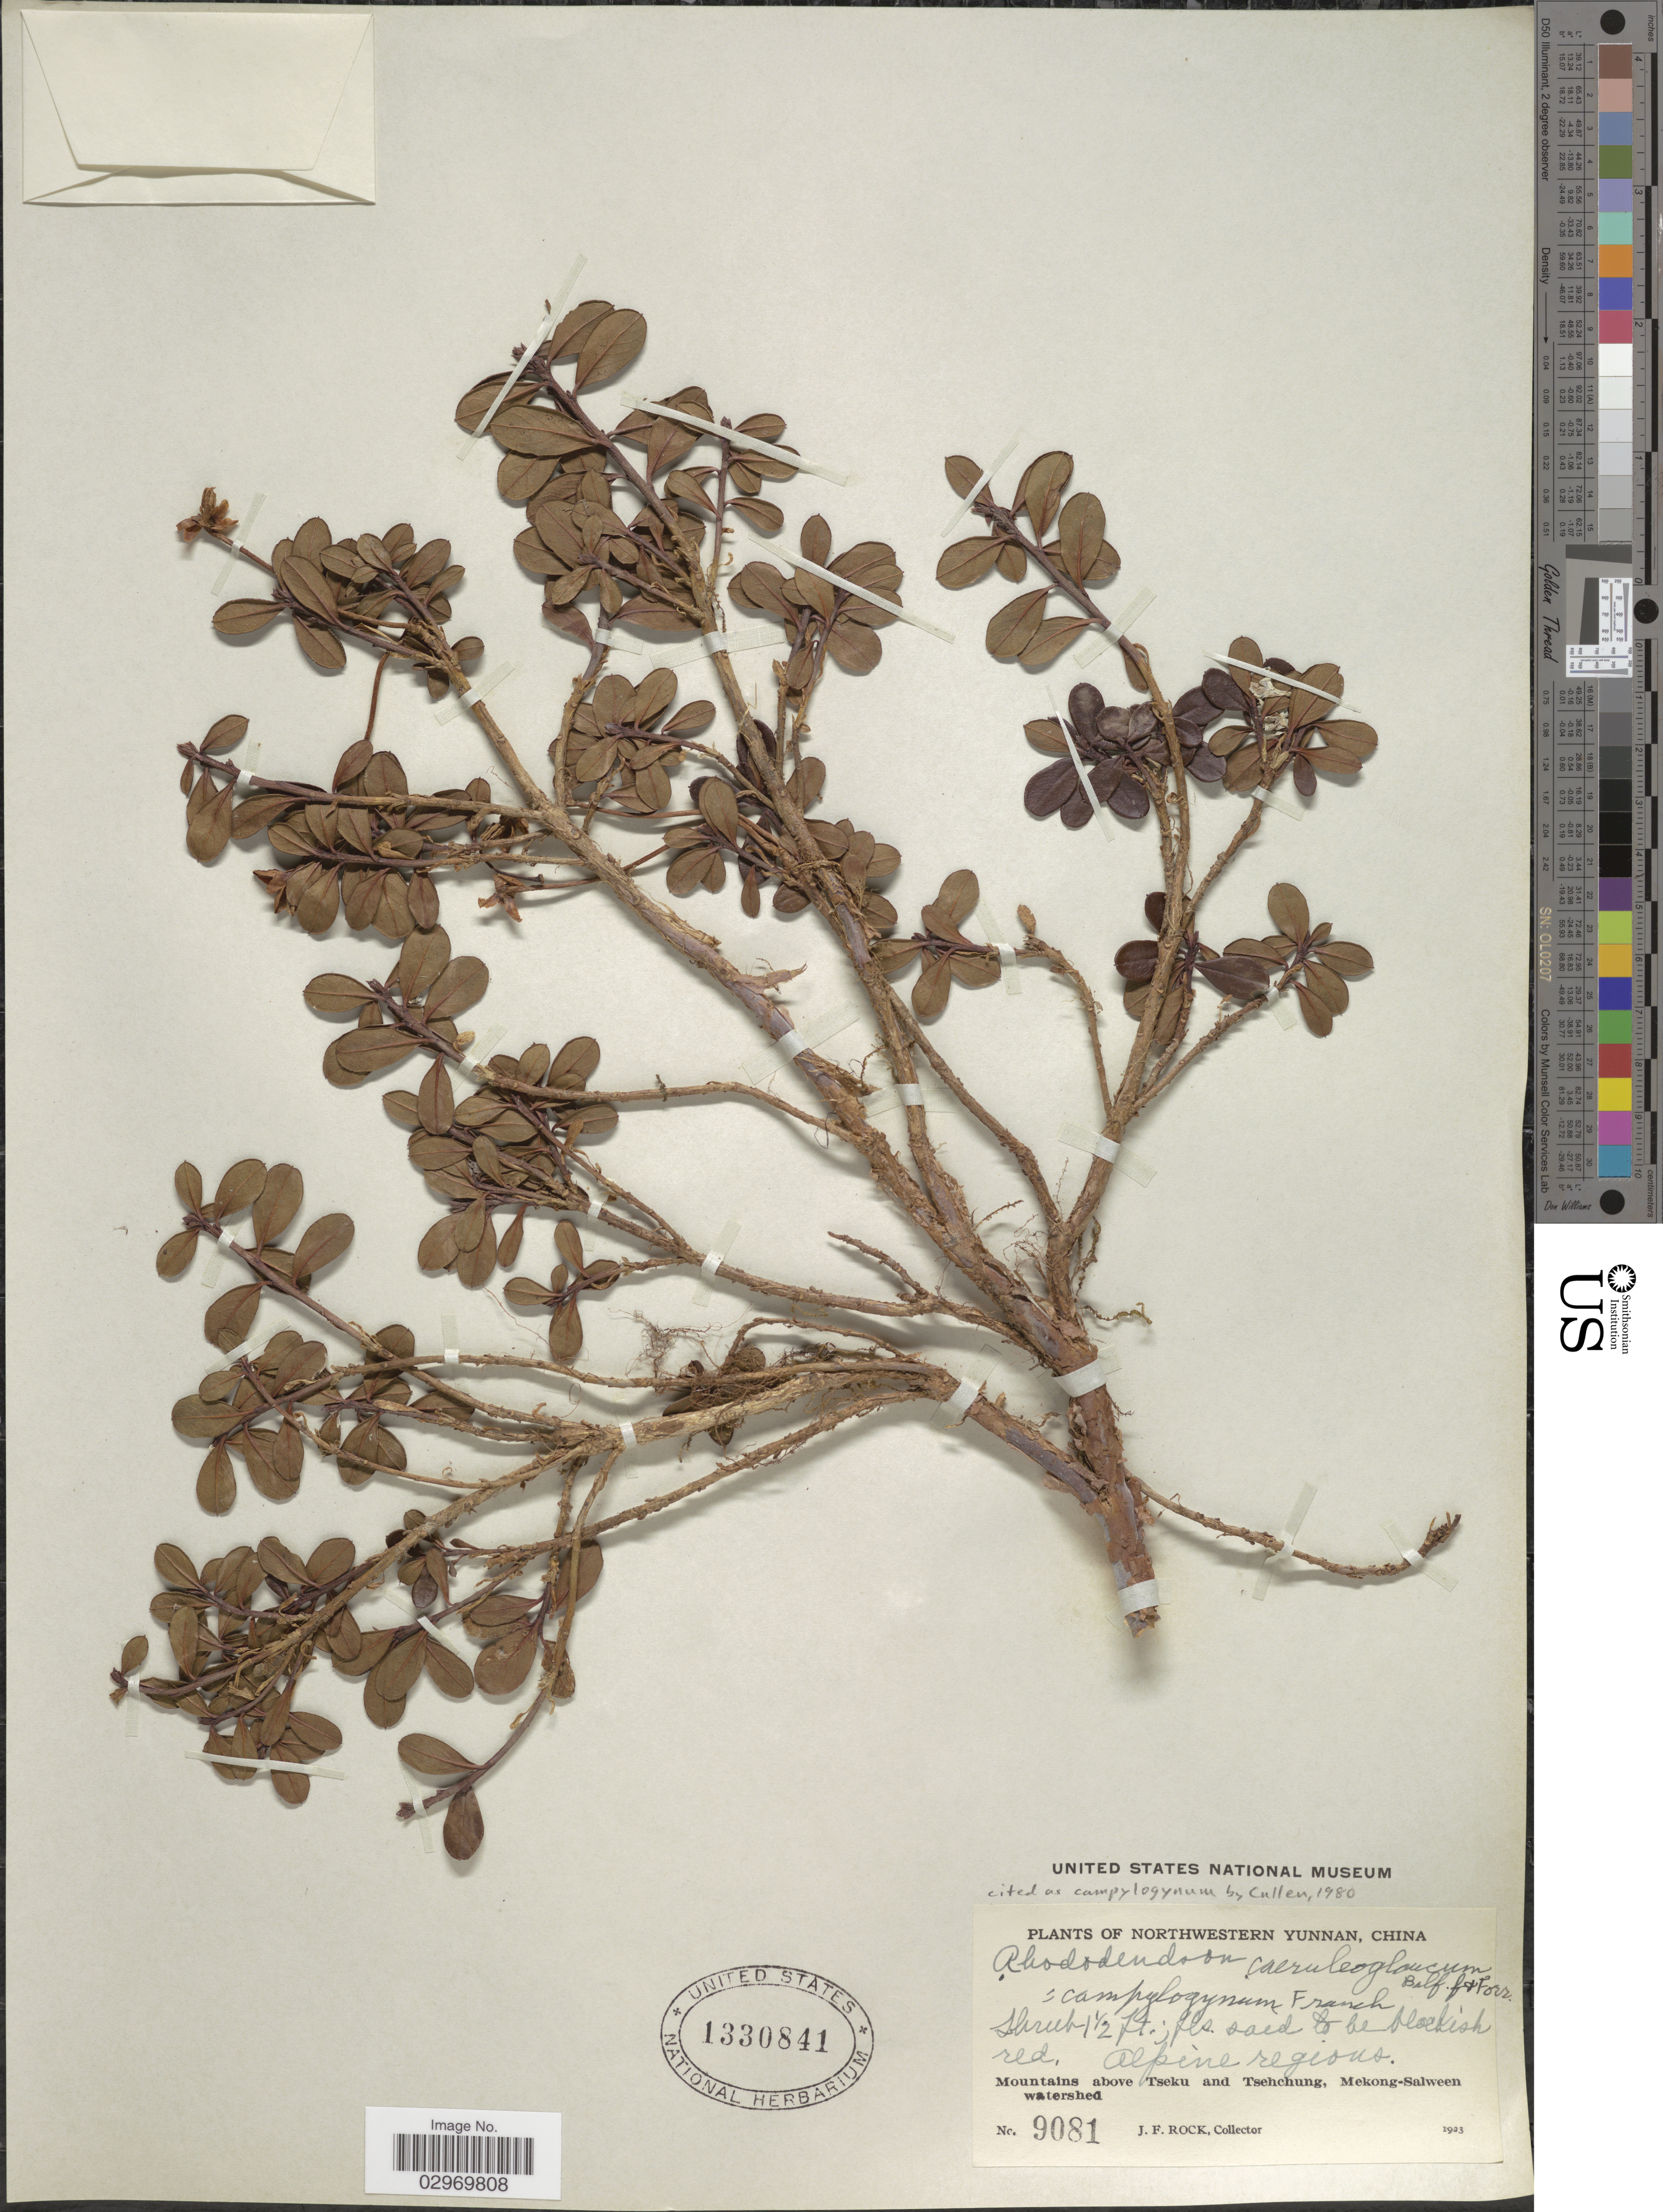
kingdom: Plantae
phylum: Tracheophyta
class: Magnoliopsida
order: Ericales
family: Ericaceae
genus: Rhododendron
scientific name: Rhododendron campylogynum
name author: Franch.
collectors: J. Rock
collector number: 9081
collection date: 1923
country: China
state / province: Yunnan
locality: Northwestern Yunnan. Alpine regions. Mountains above Tseku and Tsechung, Mekong-Salween watershed.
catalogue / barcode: US 1330841